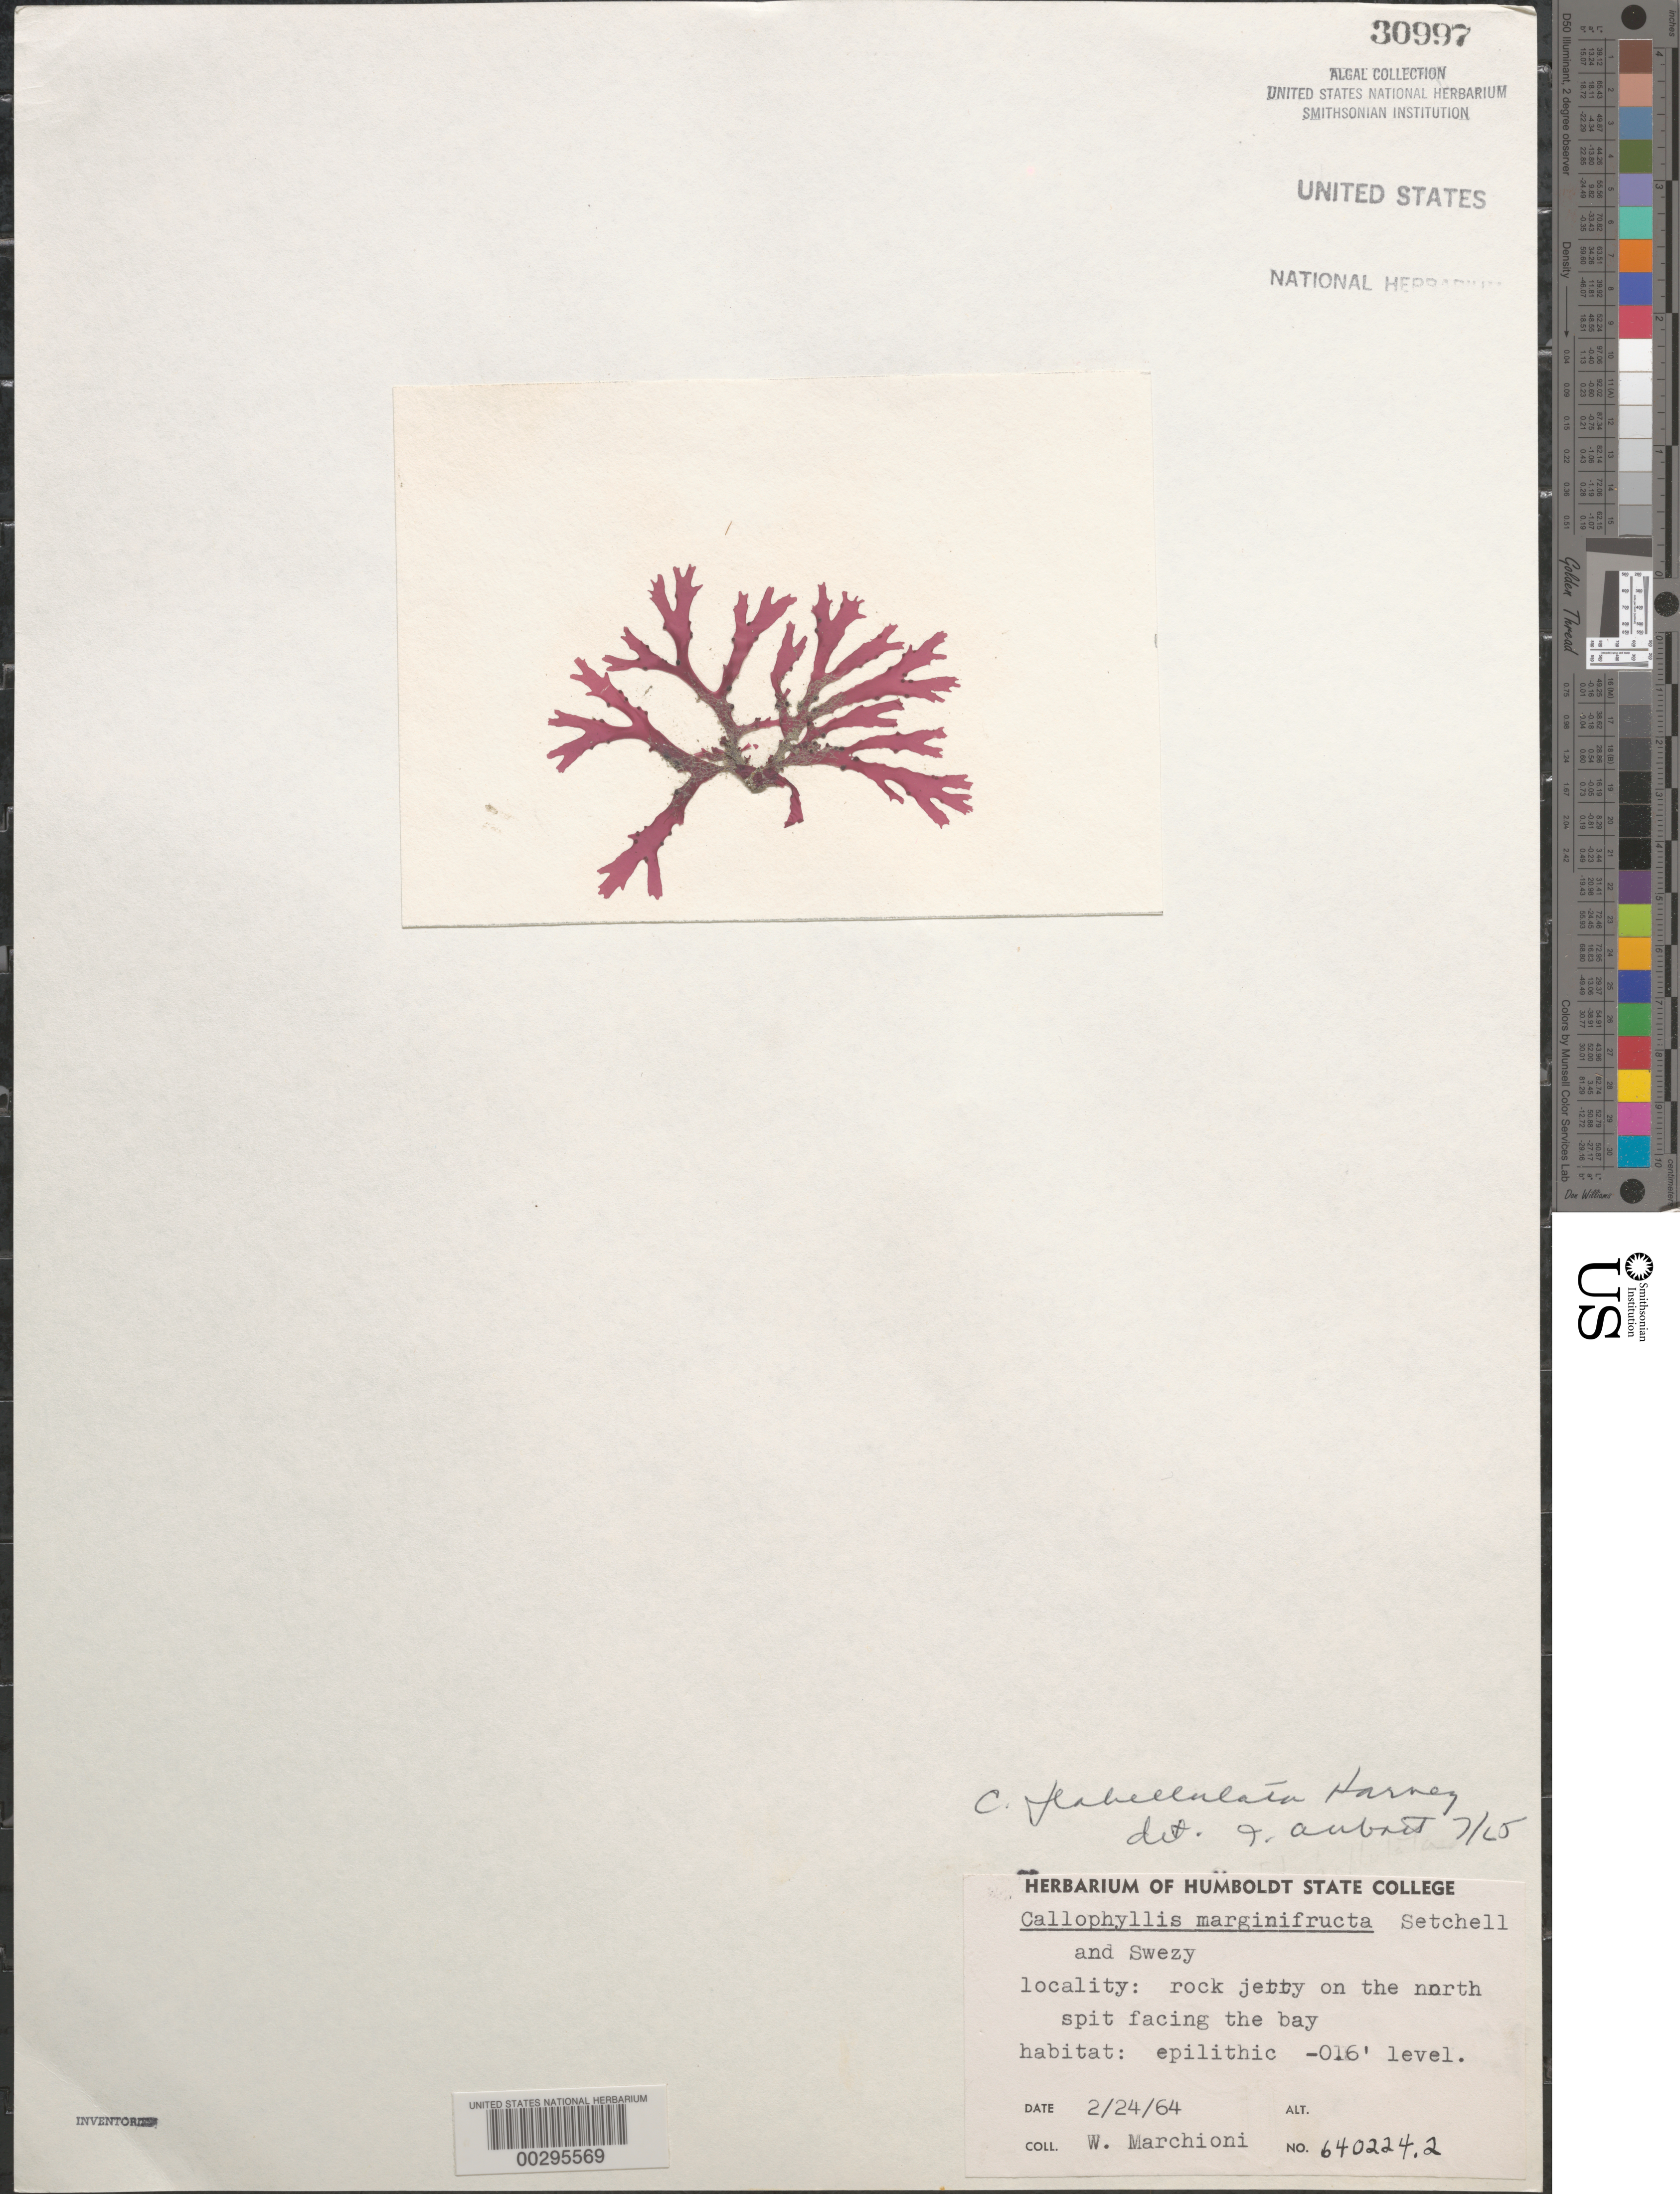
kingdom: Plantae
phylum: Rhodophyta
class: Florideophyceae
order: Gigartinales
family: Kallymeniaceae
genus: Callophyllis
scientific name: Callophyllis flabellulata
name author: Harv.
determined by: Abbott, Isabella A.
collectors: W. Marchioni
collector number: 640224.2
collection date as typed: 24 Feb 1964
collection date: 1964-02-24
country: United States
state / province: California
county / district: Humboldt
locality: North spit facing Humboldt Bay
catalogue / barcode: US 30997